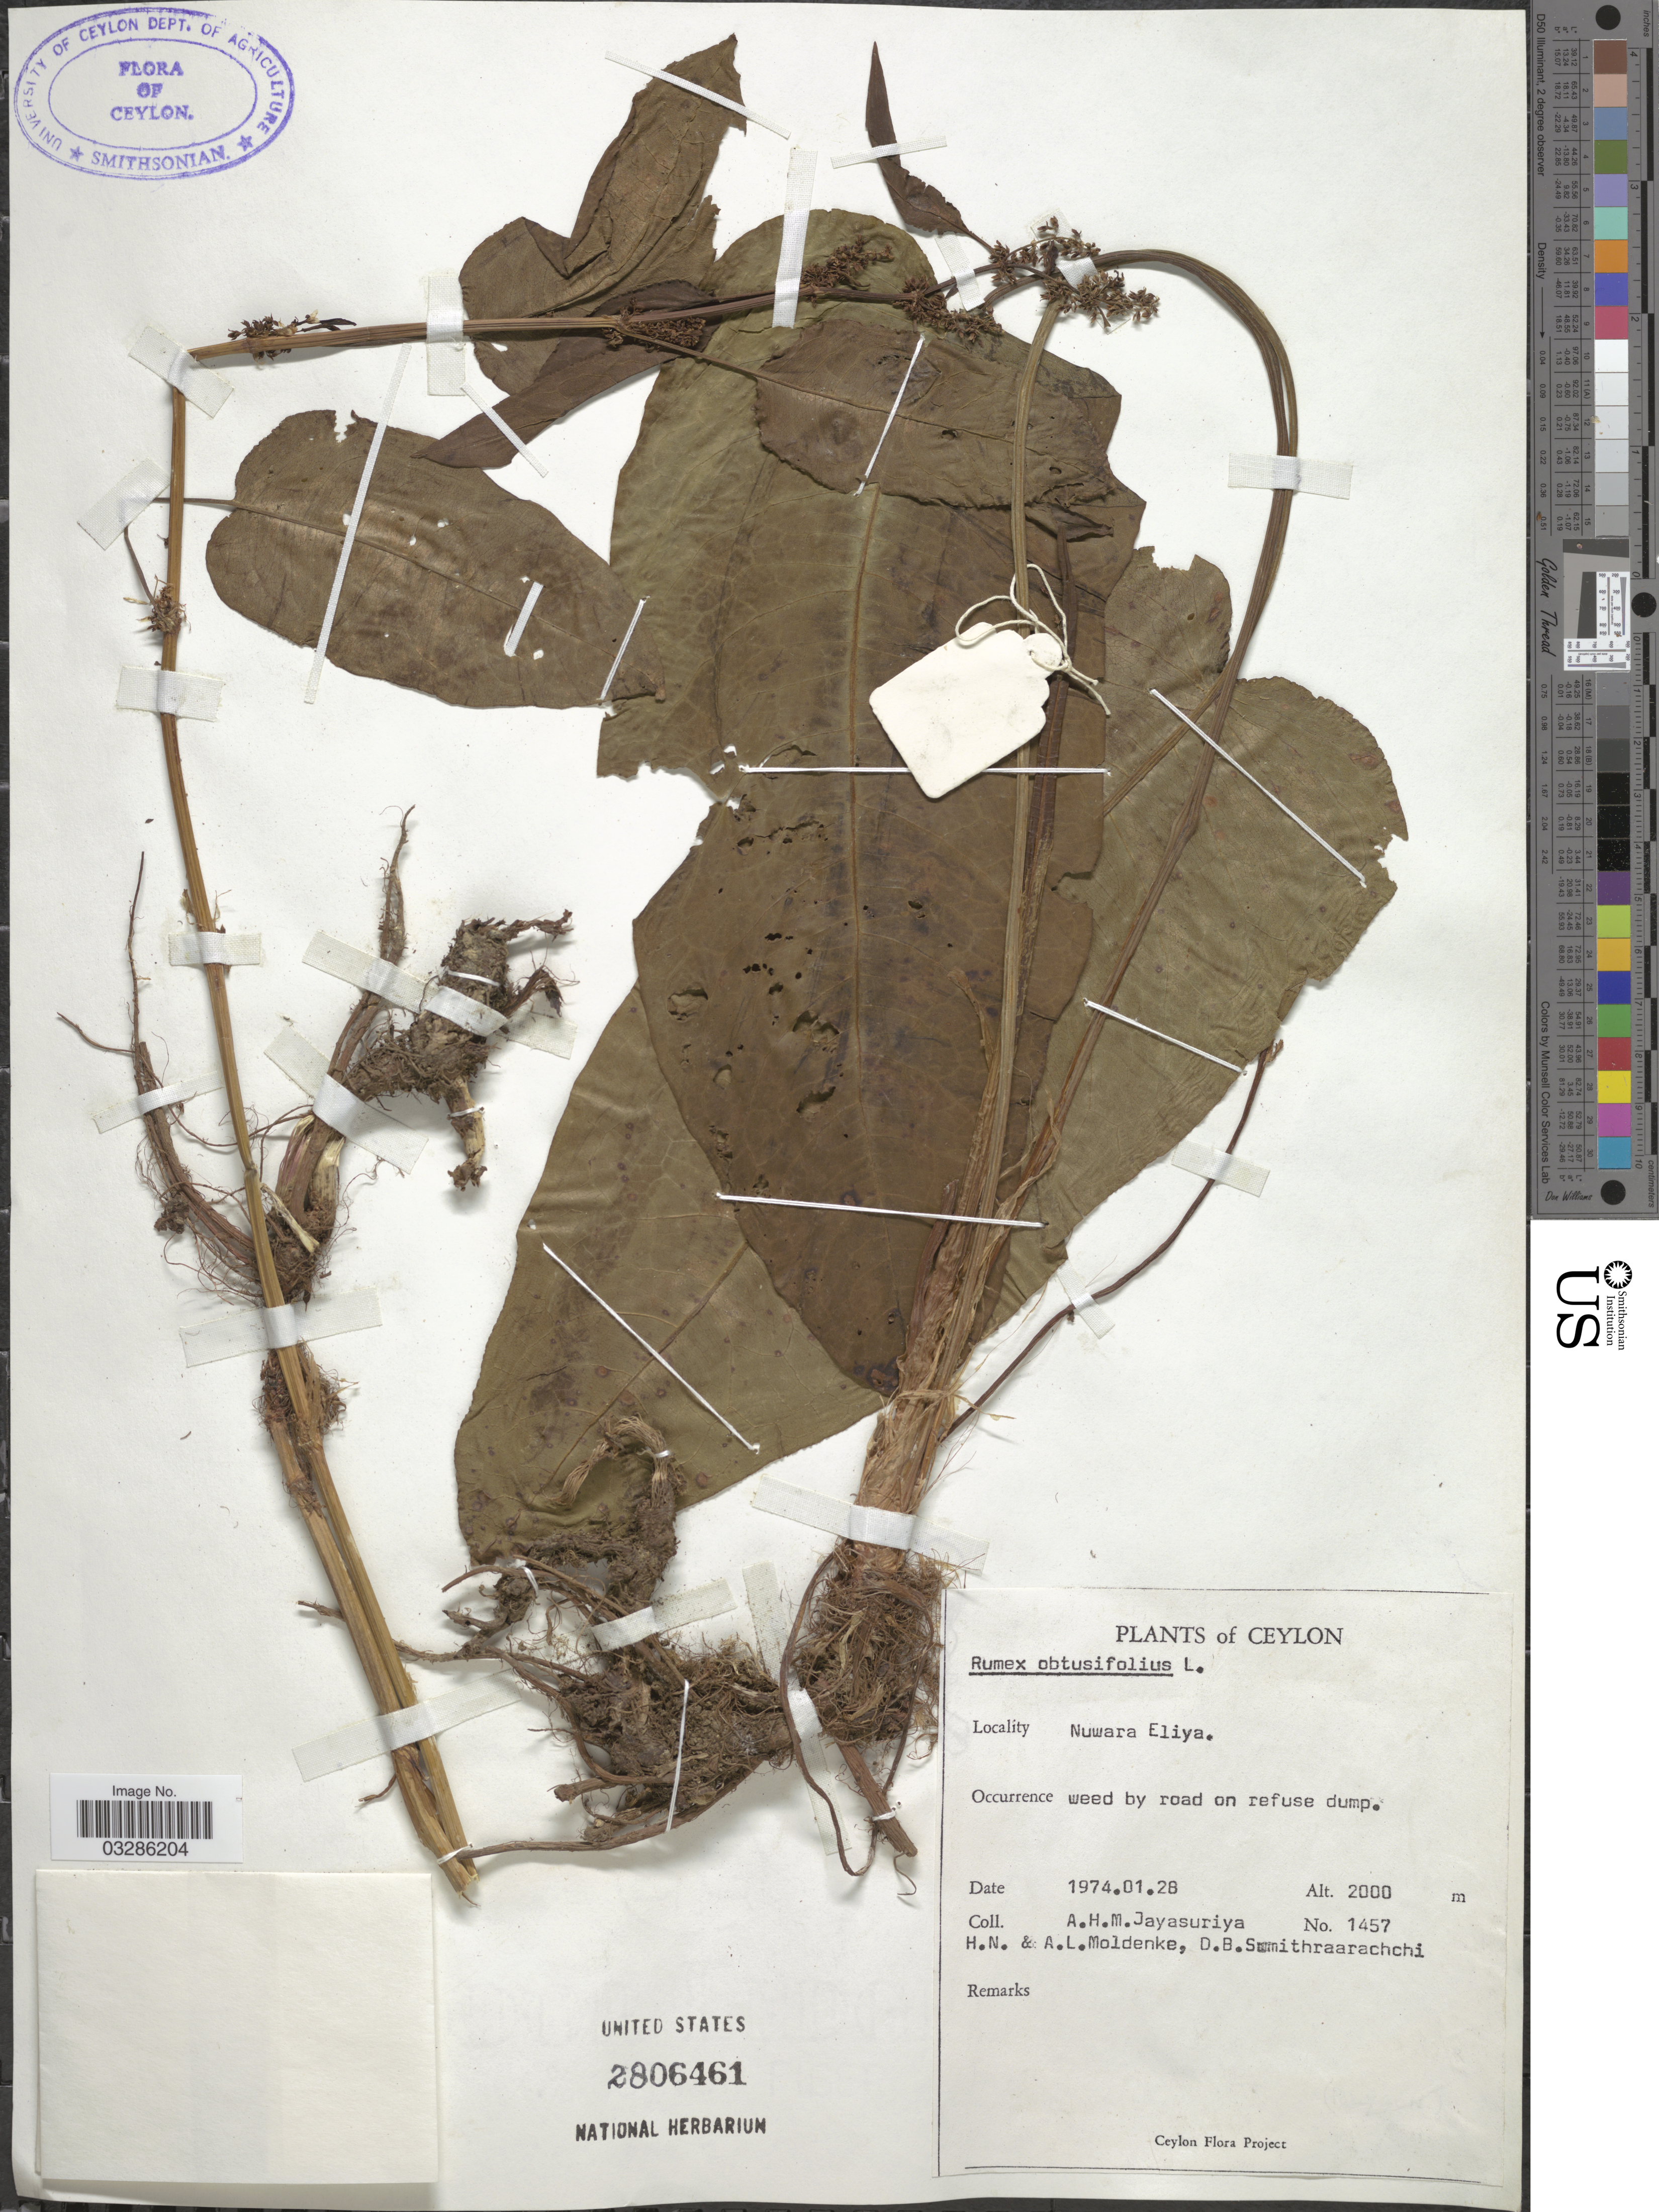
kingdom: Plantae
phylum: Tracheophyta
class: Magnoliopsida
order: Caryophyllales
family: Polygonaceae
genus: Rumex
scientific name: Rumex obtusifolius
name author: L.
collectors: A. H. Jayasuriya, H. N. Moldenke, A. L. Moldenke & D. B. Sumithraarachchi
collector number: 1457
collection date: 1974-01-28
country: Sri Lanka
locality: Ceylon. Nuwara Eliya.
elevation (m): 2000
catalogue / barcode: US 2806461